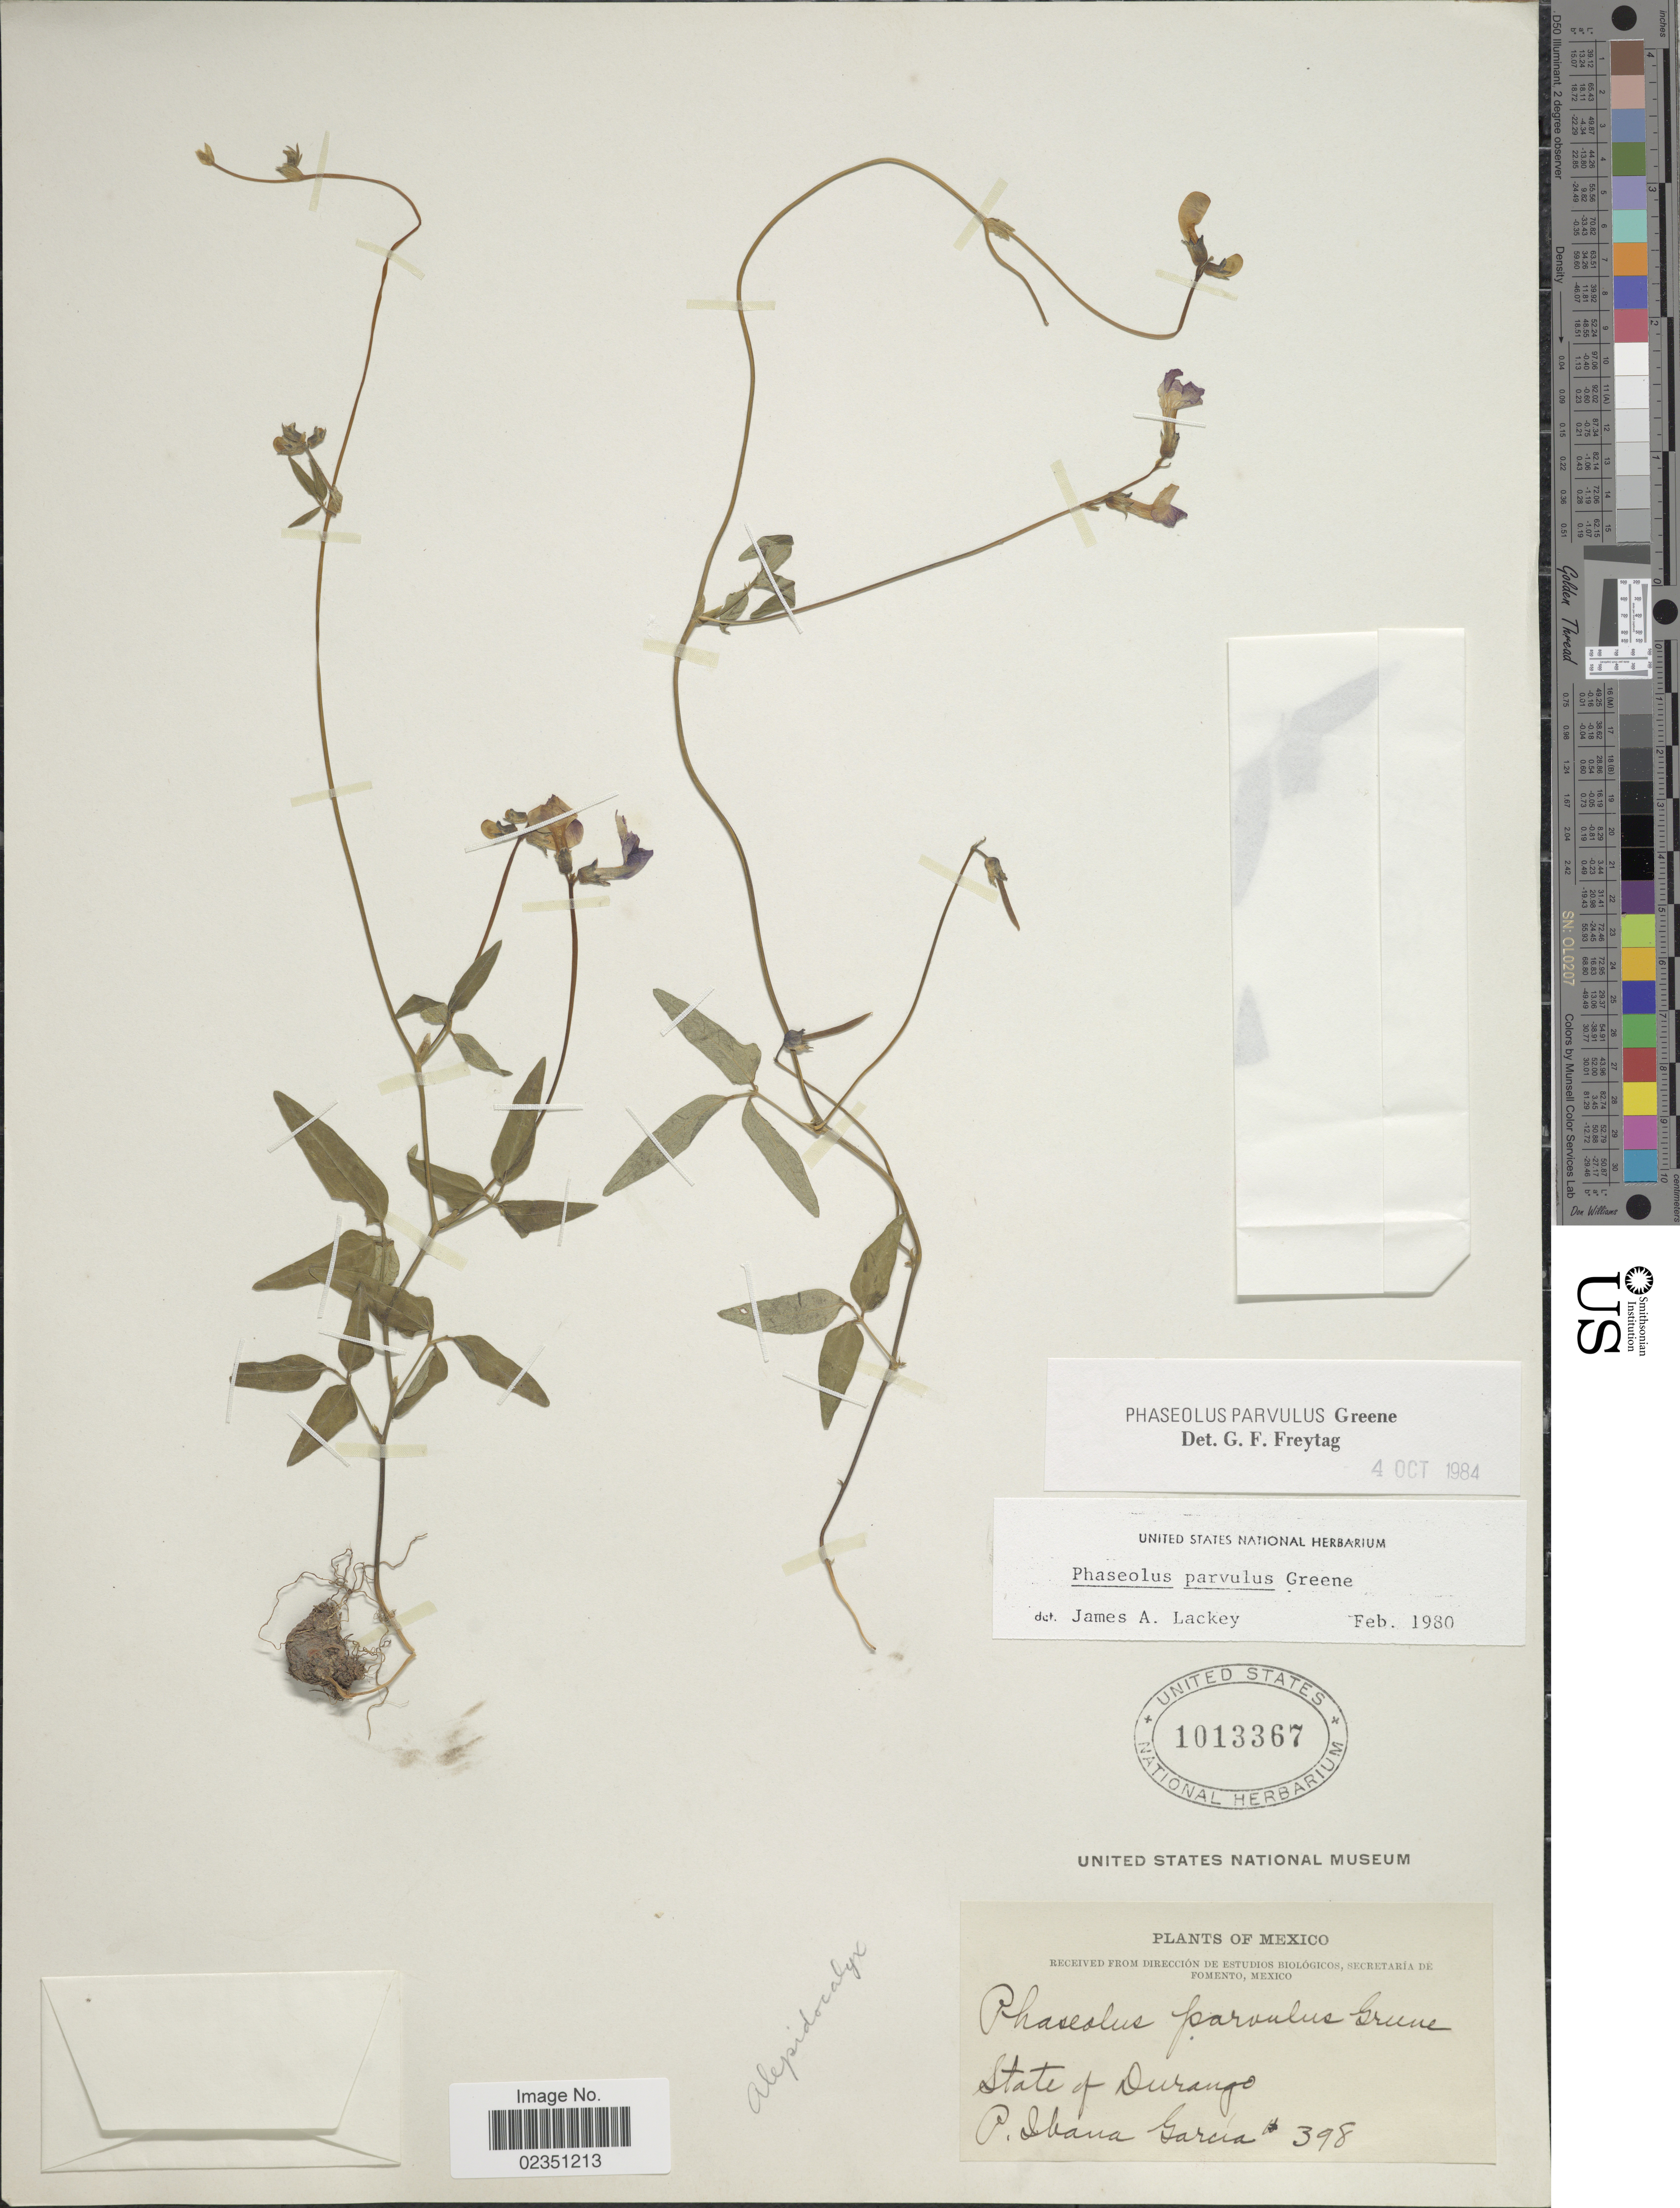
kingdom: Plantae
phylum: Tracheophyta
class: Magnoliopsida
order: Fabales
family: Fabaceae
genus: Phaseolus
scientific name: Phaseolus parvulus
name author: Greene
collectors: P. Ibana-García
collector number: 398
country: Mexico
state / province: Durango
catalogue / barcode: US 1013367